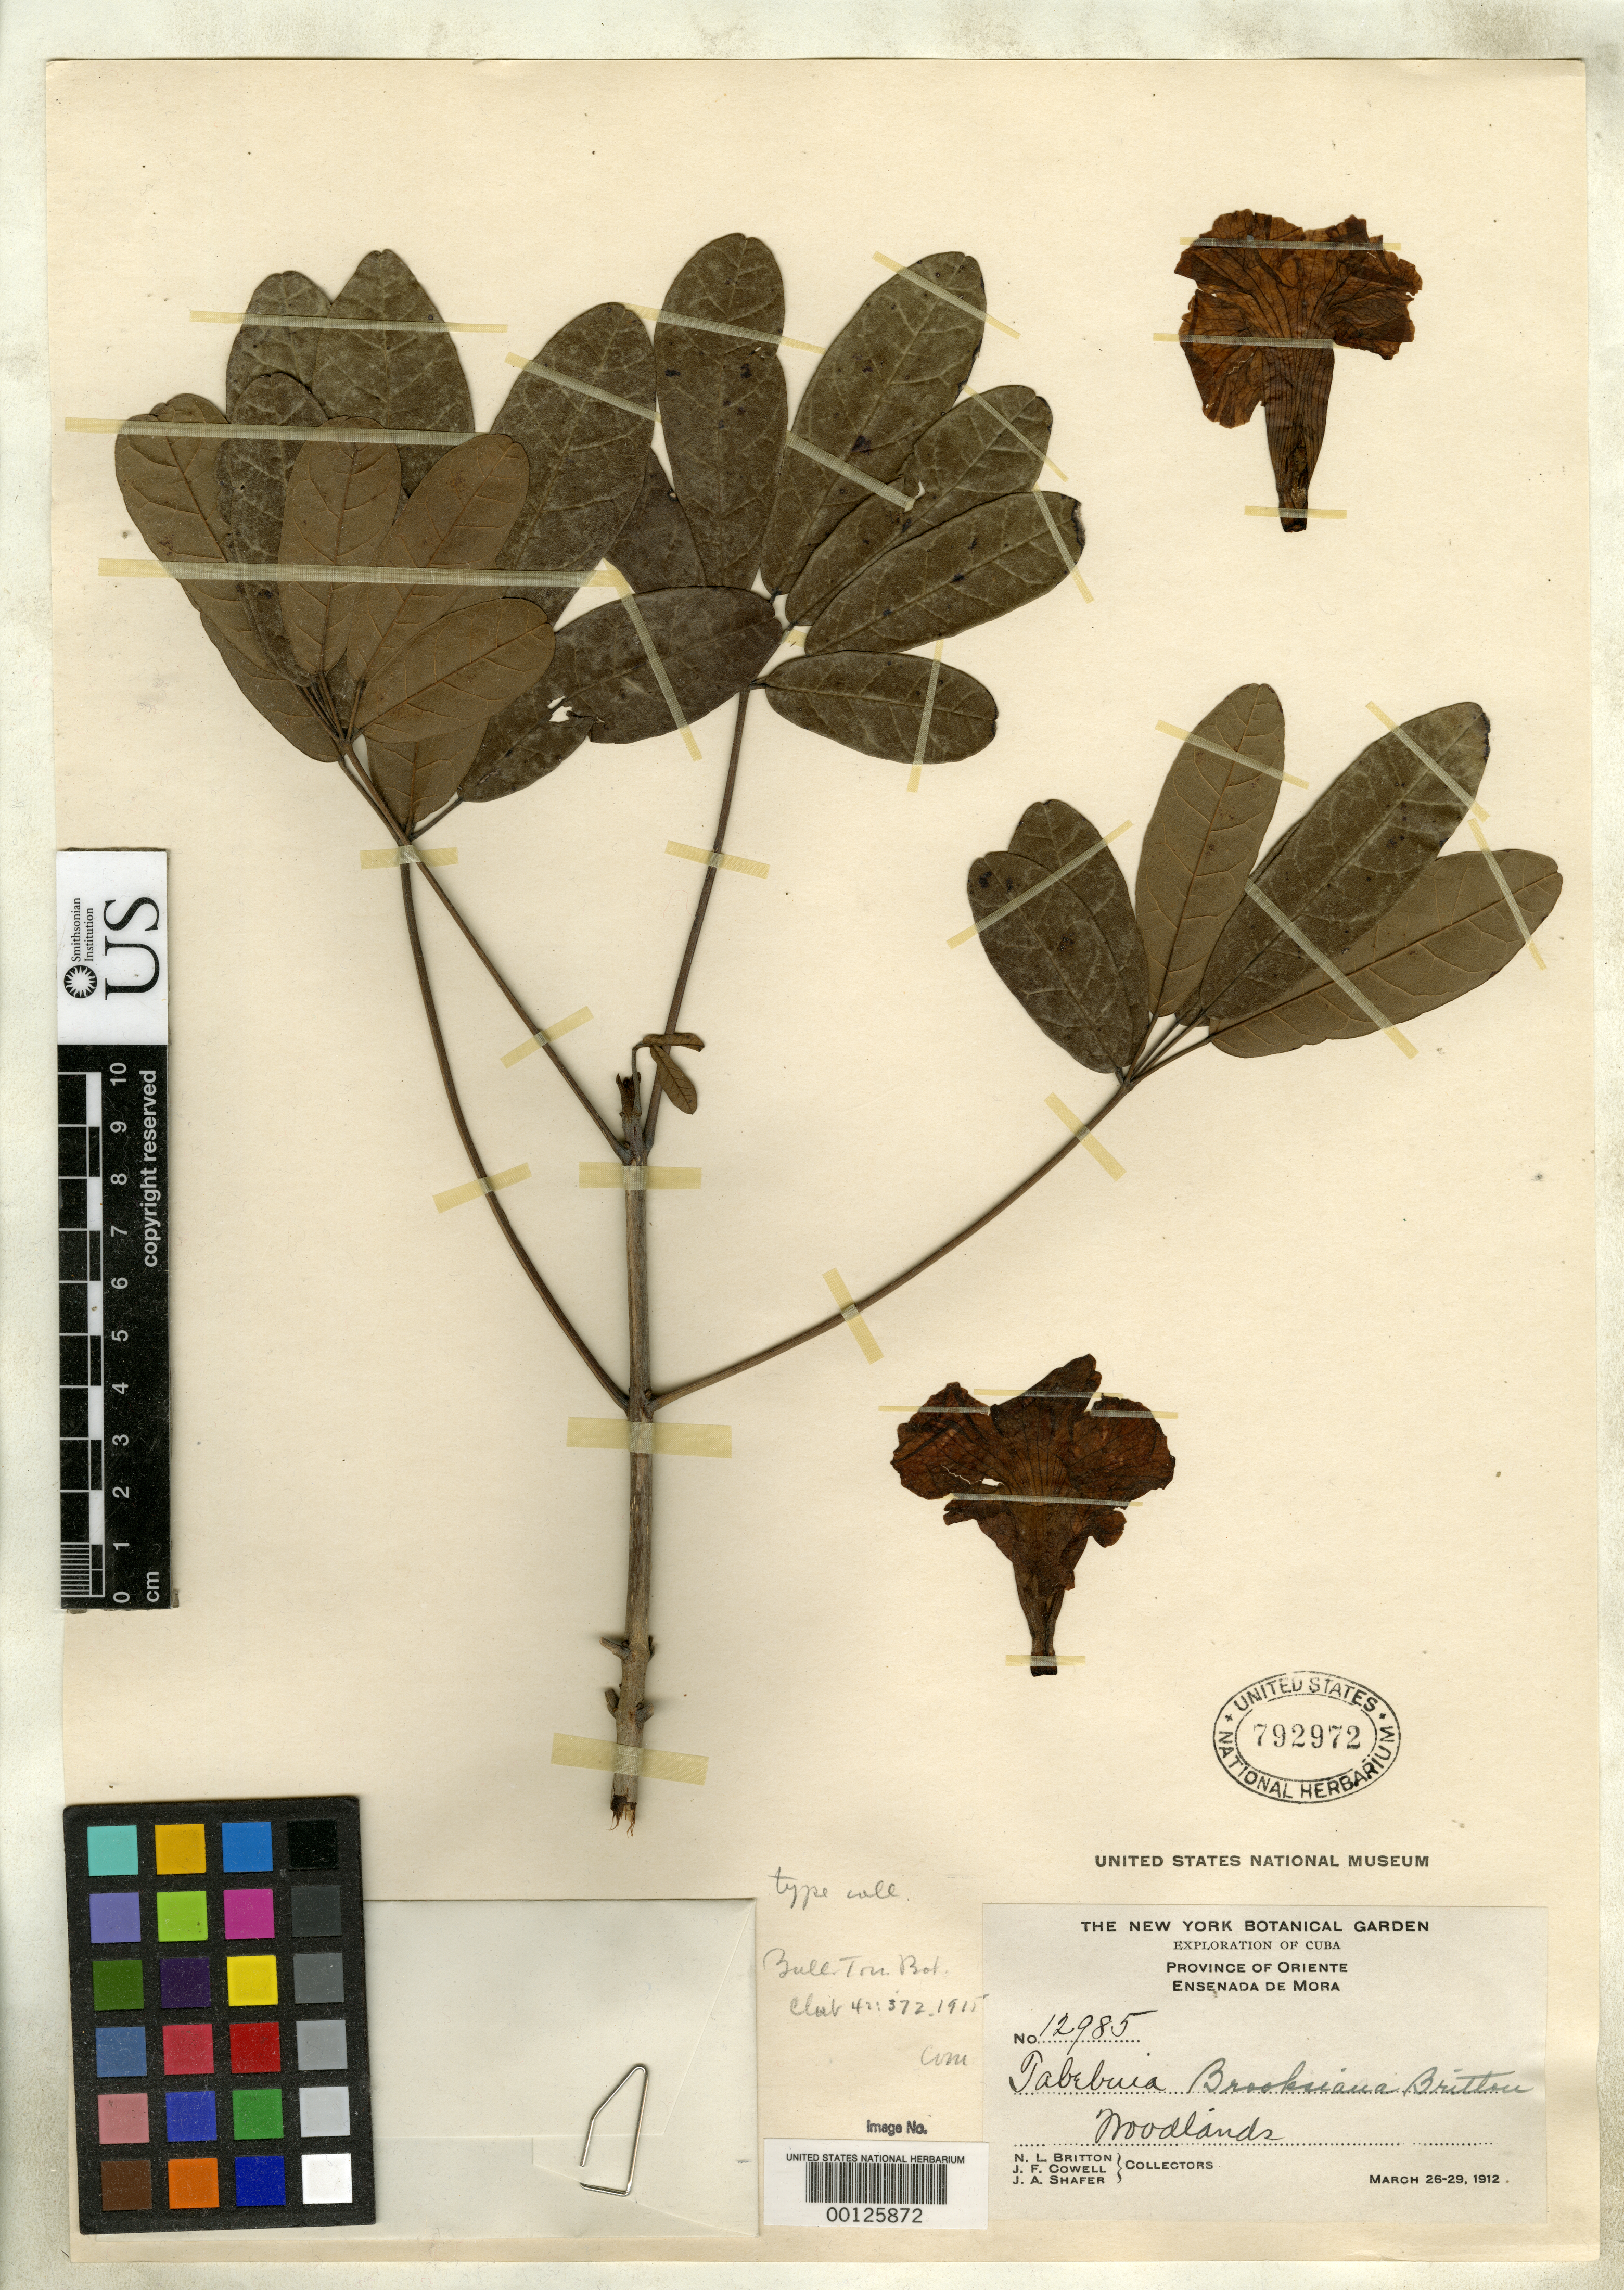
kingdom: Plantae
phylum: Tracheophyta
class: Magnoliopsida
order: Lamiales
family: Bignoniaceae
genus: Tabebuia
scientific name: Tabebuia brooksiana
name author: Britton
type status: Isotype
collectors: N. Britton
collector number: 12985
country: Cuba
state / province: Oriente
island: Greater Antilles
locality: Ensenada de Mora.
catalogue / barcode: US 792972